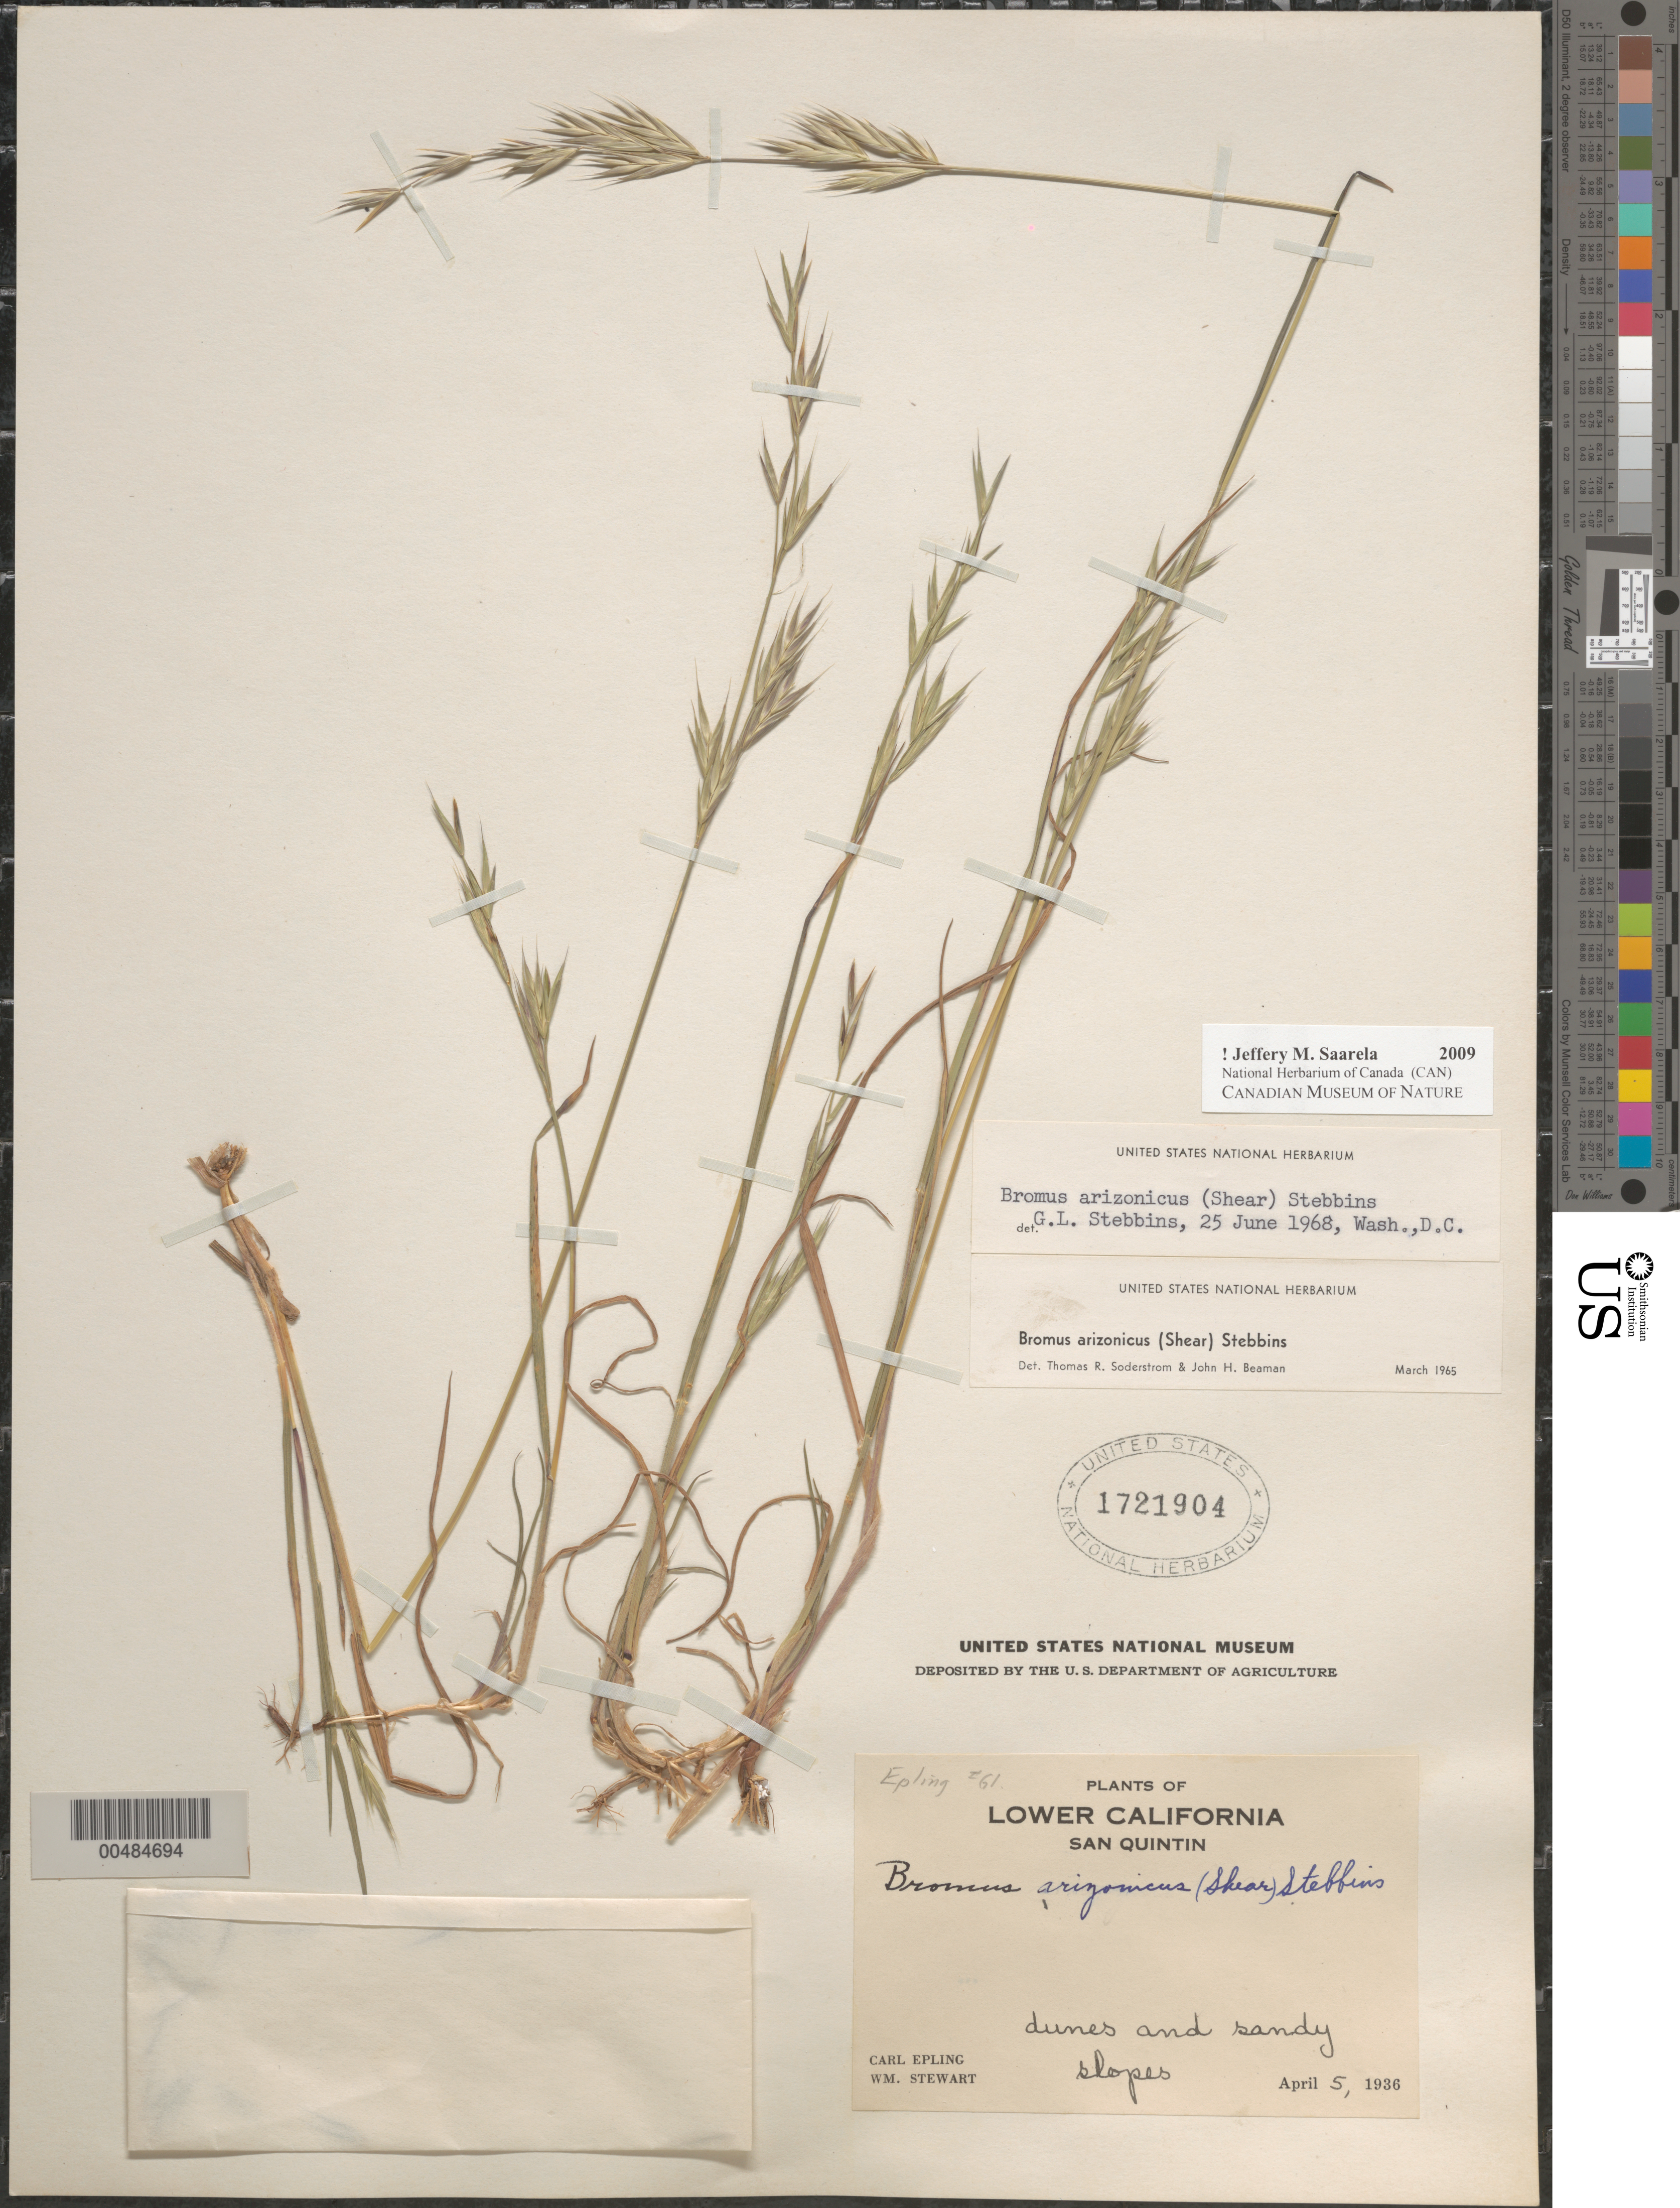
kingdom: Plantae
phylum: Tracheophyta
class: Liliopsida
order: Poales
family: Poaceae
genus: Bromus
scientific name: Bromus arizonicus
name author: (Shear) Stebbins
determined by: Stebbins, G. L.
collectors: C. C. Epling & W. Stewart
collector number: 551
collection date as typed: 5 Apr 1936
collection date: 1936-04-05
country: Mexico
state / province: Baja California Norte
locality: San Quintin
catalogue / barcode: US 1721904